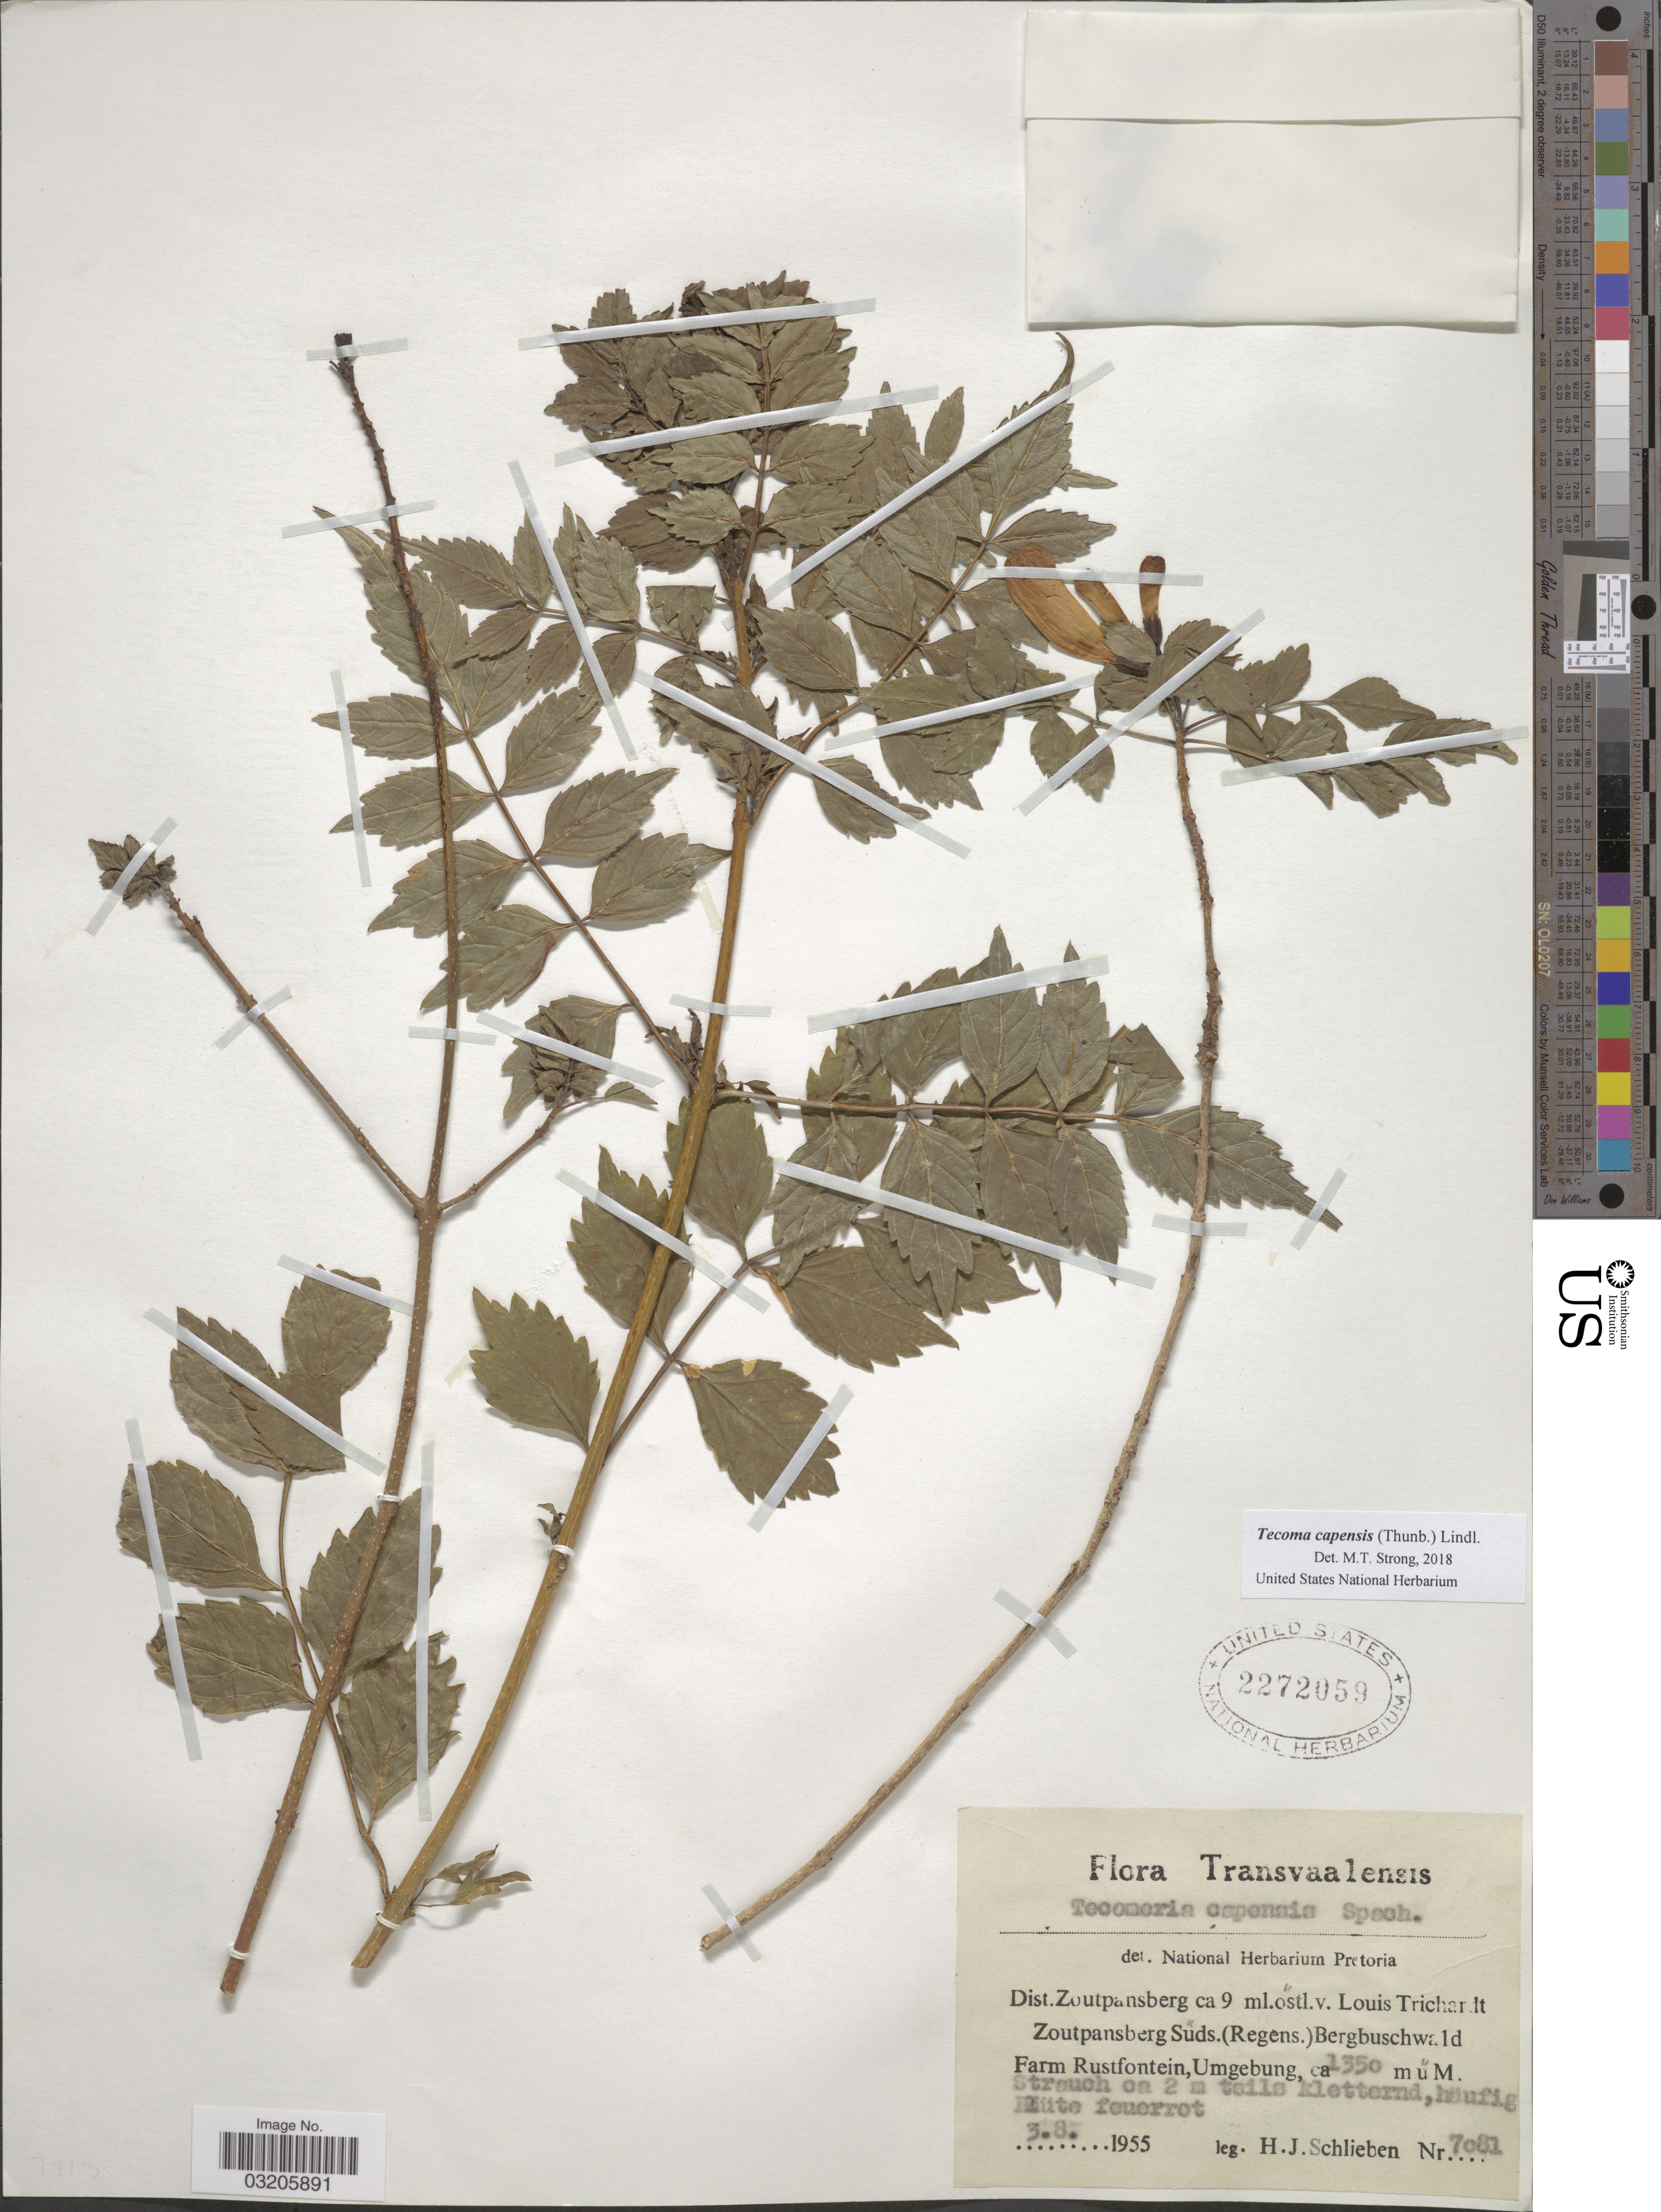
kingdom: Plantae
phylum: Tracheophyta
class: Magnoliopsida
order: Lamiales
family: Bignoniaceae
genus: Tecoma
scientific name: Tecoma capensis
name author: (Thunb.) Lindl.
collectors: H. J. Schlieben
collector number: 7081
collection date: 1955-08-03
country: South Africa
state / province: Limpopo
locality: Dist. Zoutpansberg ca 9 ml. östl.v Louis Trichardt Zoutpansberg Süds. (Regens.) Bergbuschwald. Farm Rustfontein, Umgebung.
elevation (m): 1350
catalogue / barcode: US 2272059